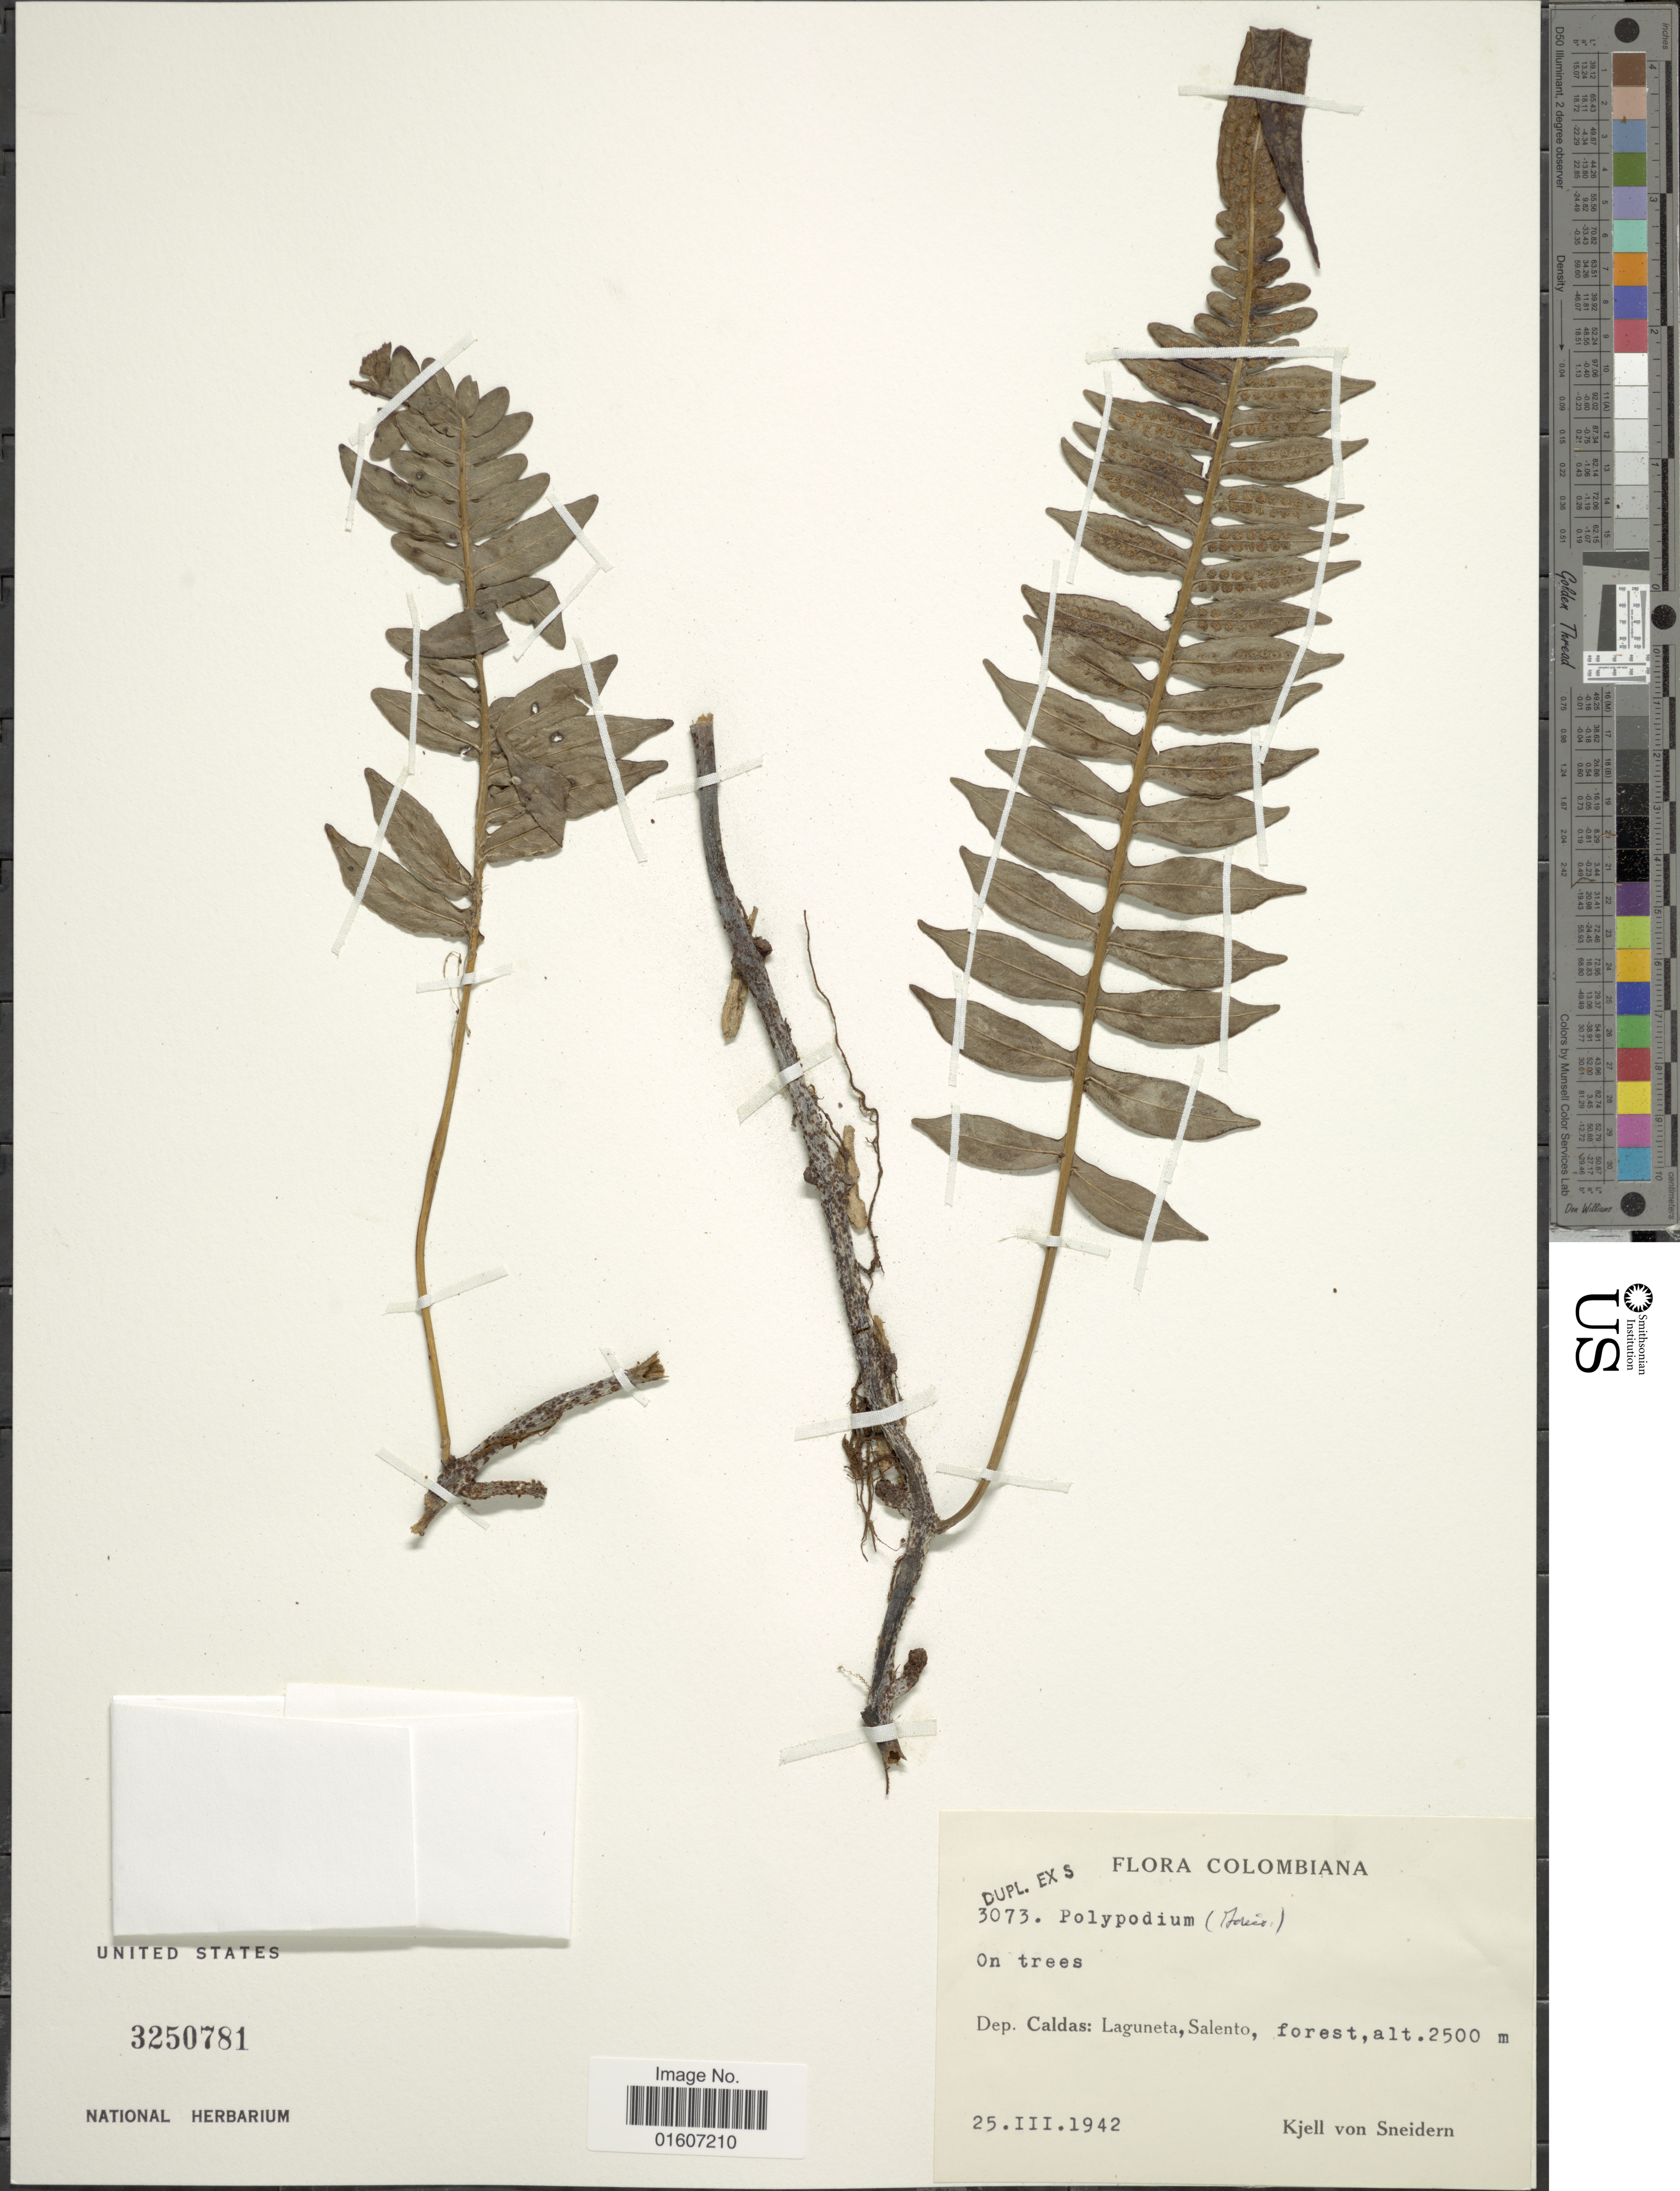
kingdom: Plantae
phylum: Tracheophyta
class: Polypodiopsida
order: Polypodiales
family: Polypodiaceae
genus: Serpocaulon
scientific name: Serpocaulon sp.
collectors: K. von Sneidern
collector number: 3073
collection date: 1942-03-25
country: Colombia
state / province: Caldas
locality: Dep. Caldas: Laguneta, Salento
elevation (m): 2500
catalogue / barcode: US 3250781